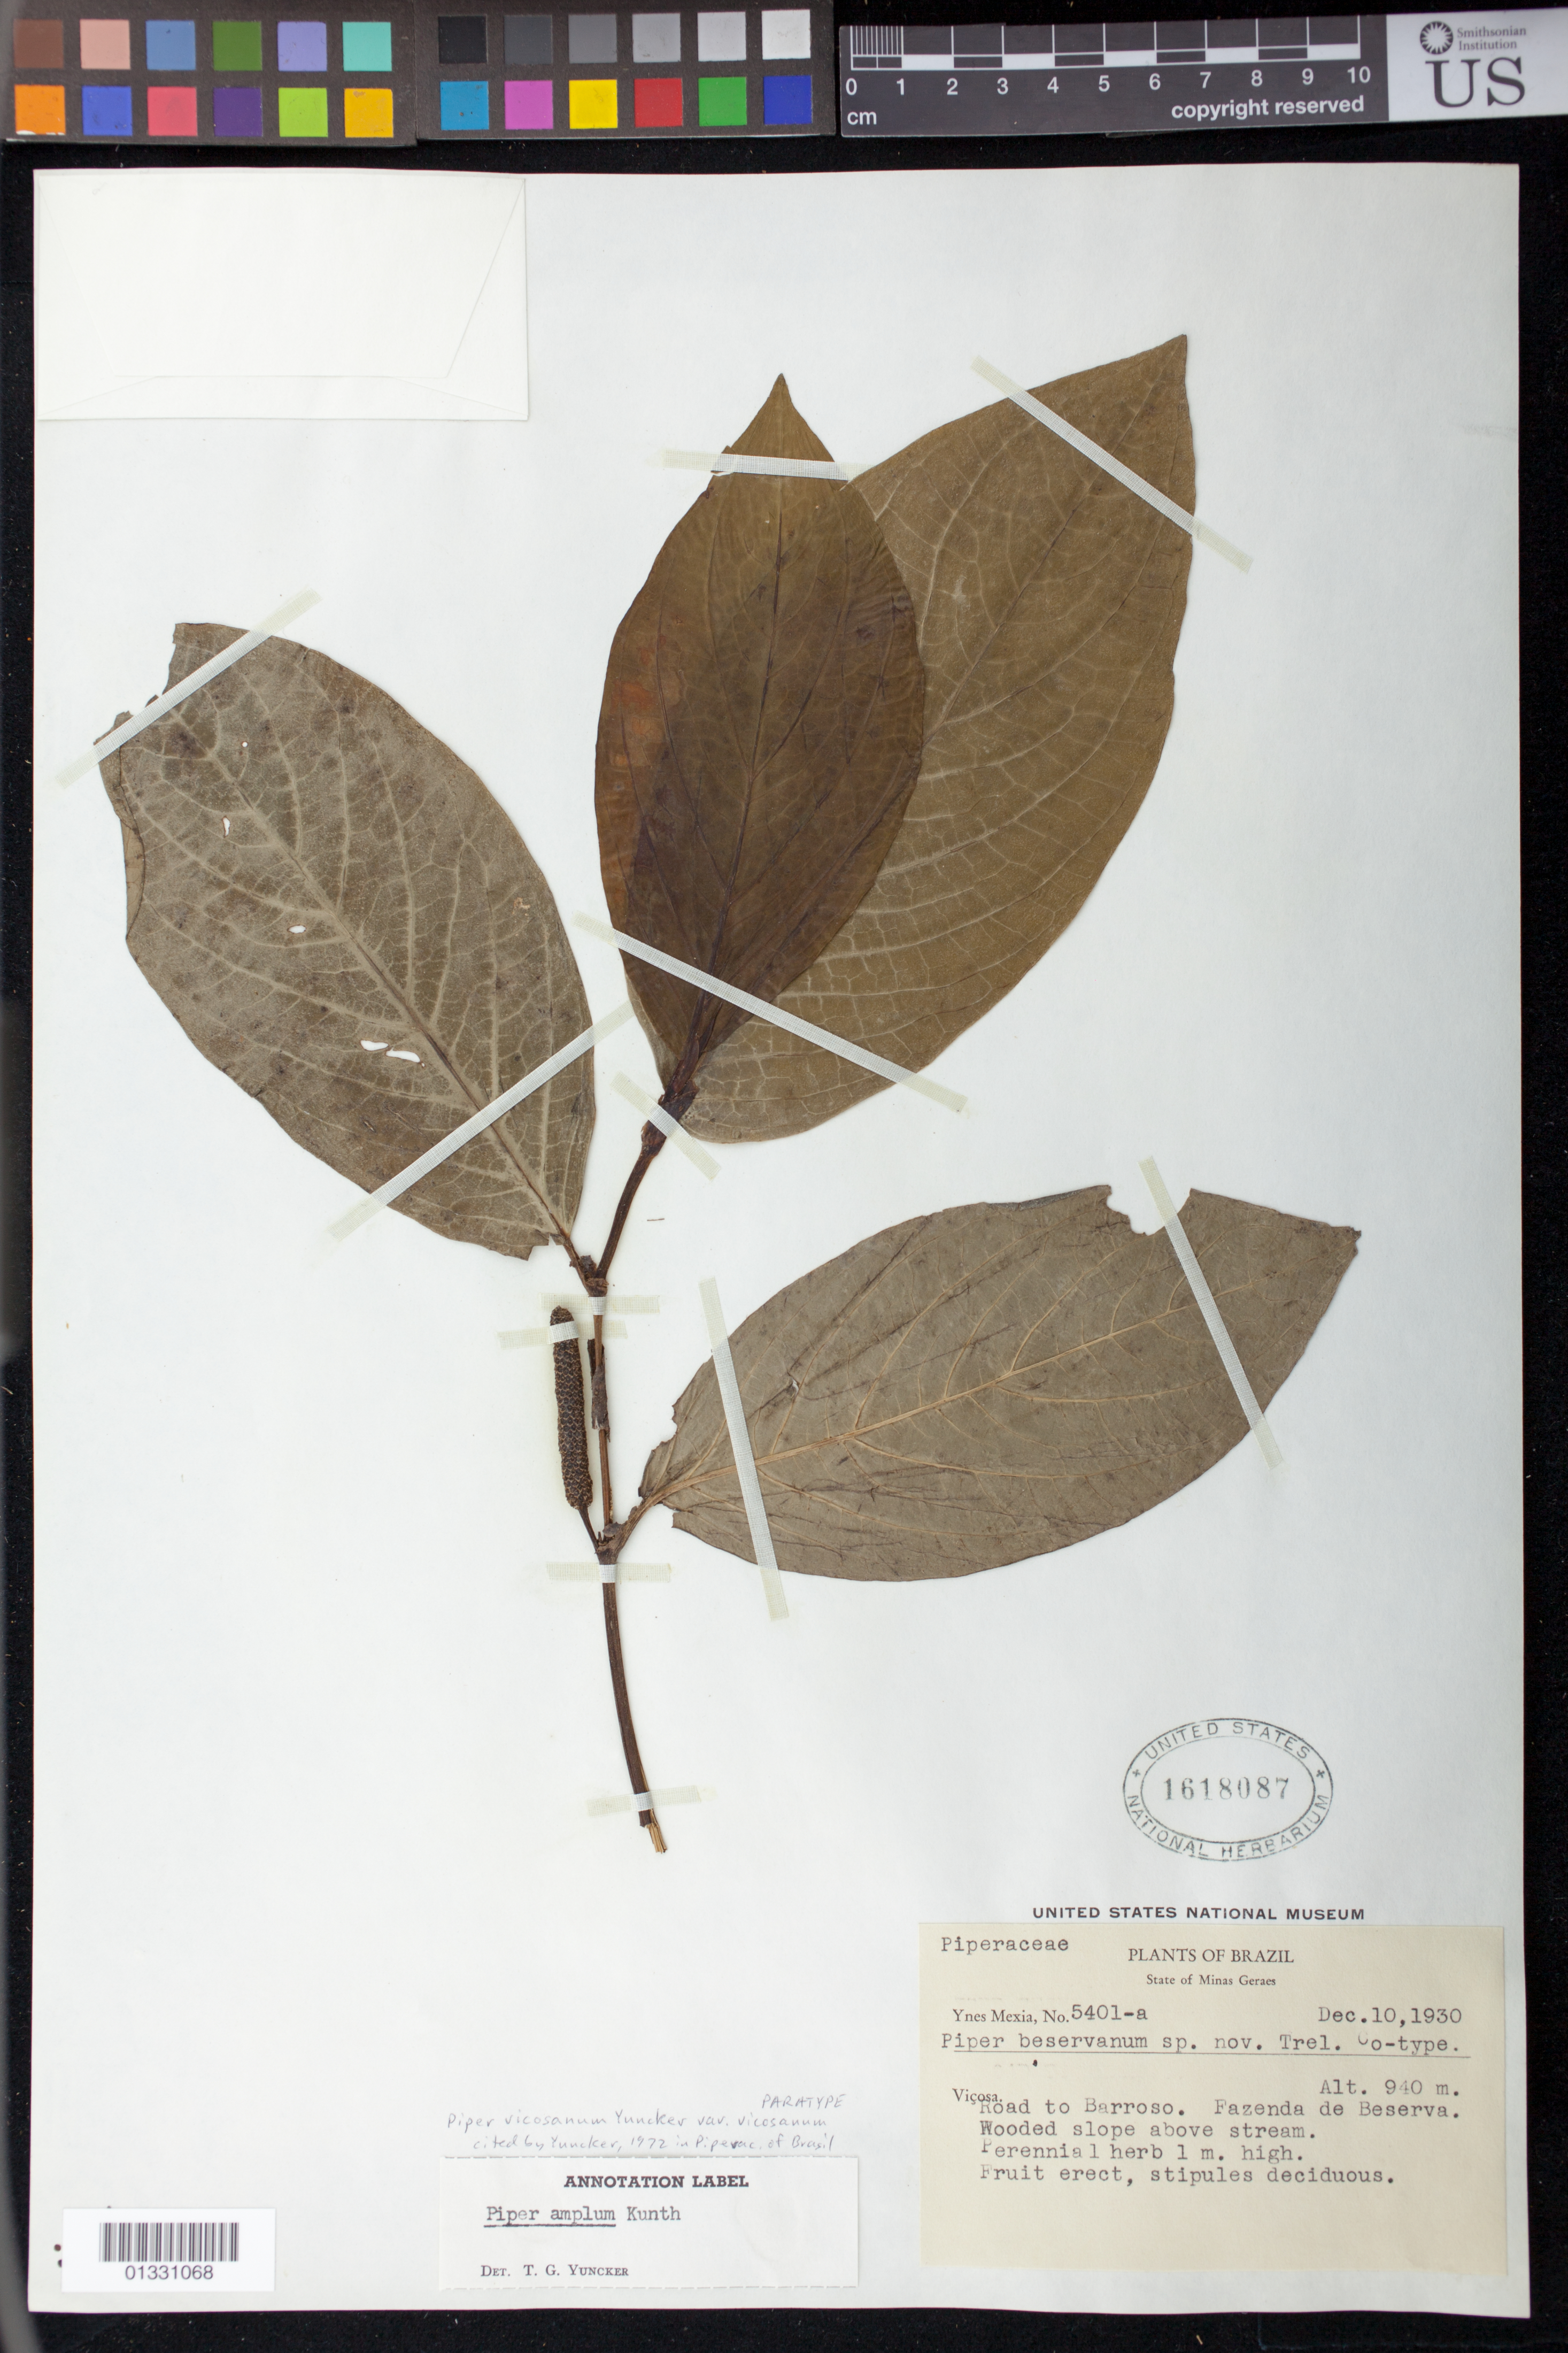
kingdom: Plantae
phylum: Tracheophyta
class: Magnoliopsida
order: Piperales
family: Piperaceae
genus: Piper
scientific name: Piper vicosanum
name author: Yunck.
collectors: Y. Mexia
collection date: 1930-12-10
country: Brazil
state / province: Minas Gerais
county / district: Viçosa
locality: Fazenda de Beserva, Wooded slope above stream.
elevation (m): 940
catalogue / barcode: US 1618087